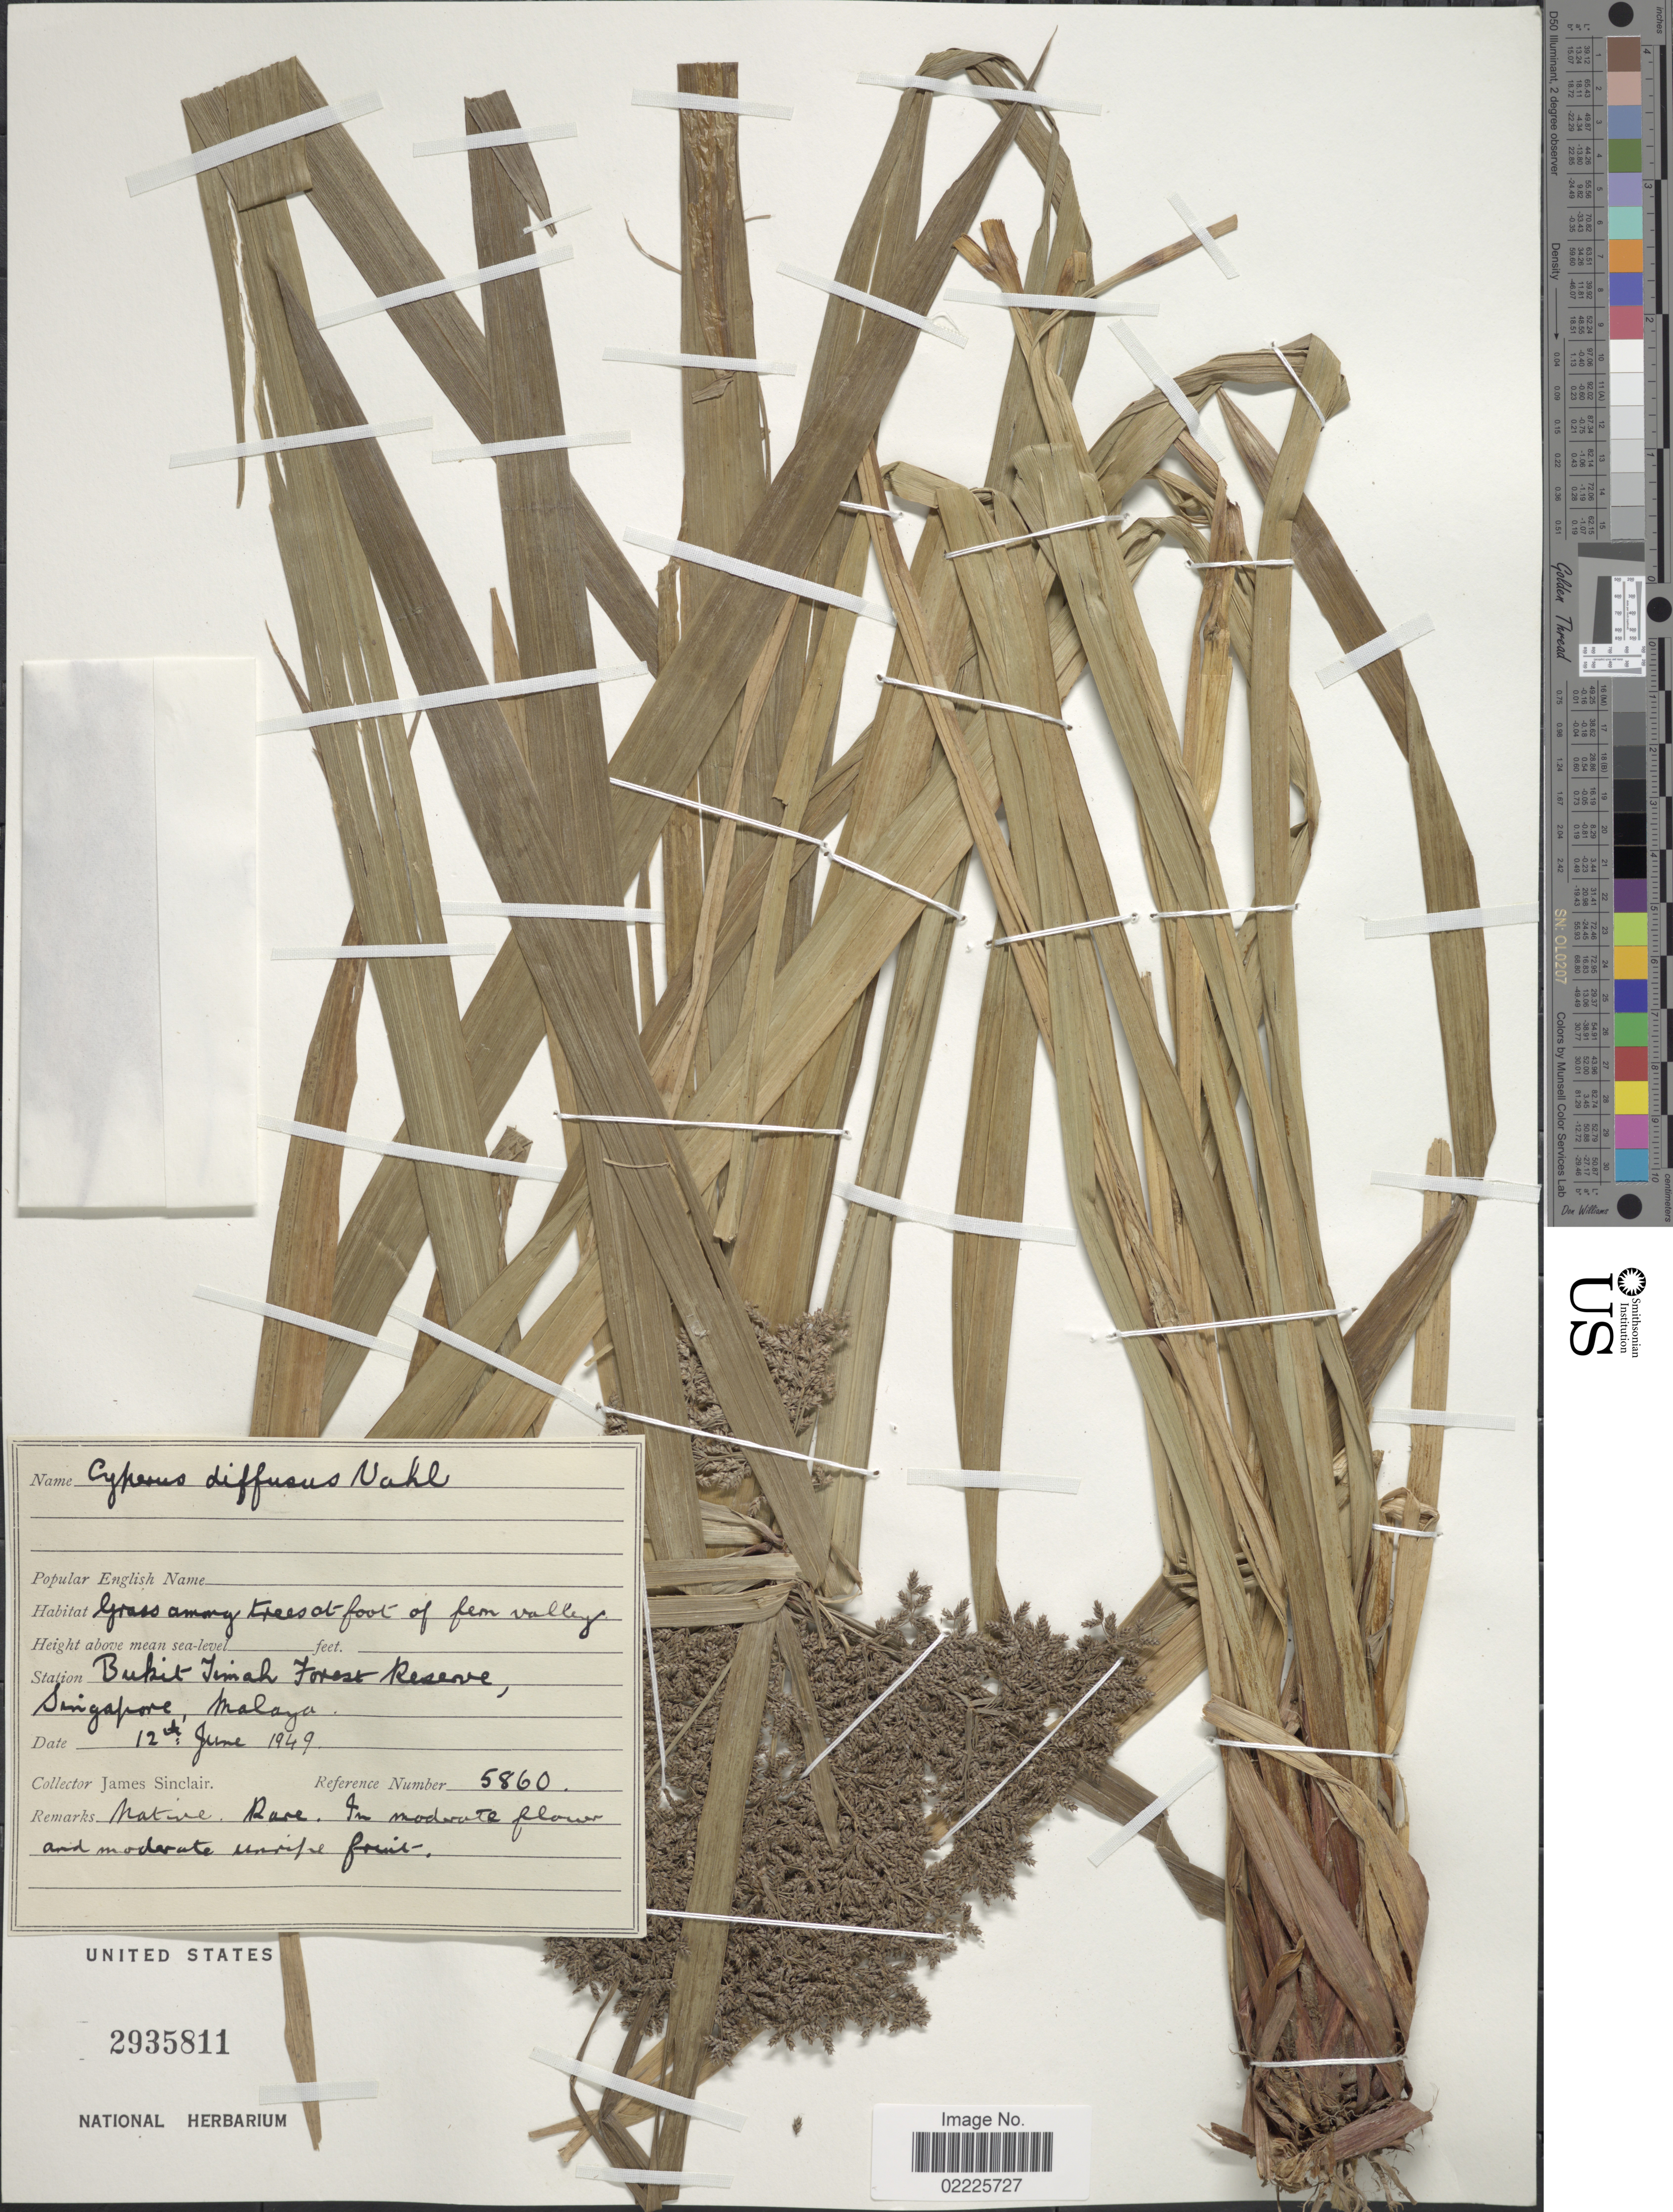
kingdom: Plantae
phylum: Tracheophyta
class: Liliopsida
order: Poales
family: Cyperaceae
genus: Cyperus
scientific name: Cyperus diffusus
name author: Vahl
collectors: J. Sinclair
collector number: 5860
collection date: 1949-06-12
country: Singapore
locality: Bukit Jimah Forest Reserve, Singapore, Malaya, grass among trees at foot of fern valley.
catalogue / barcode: US 2935811